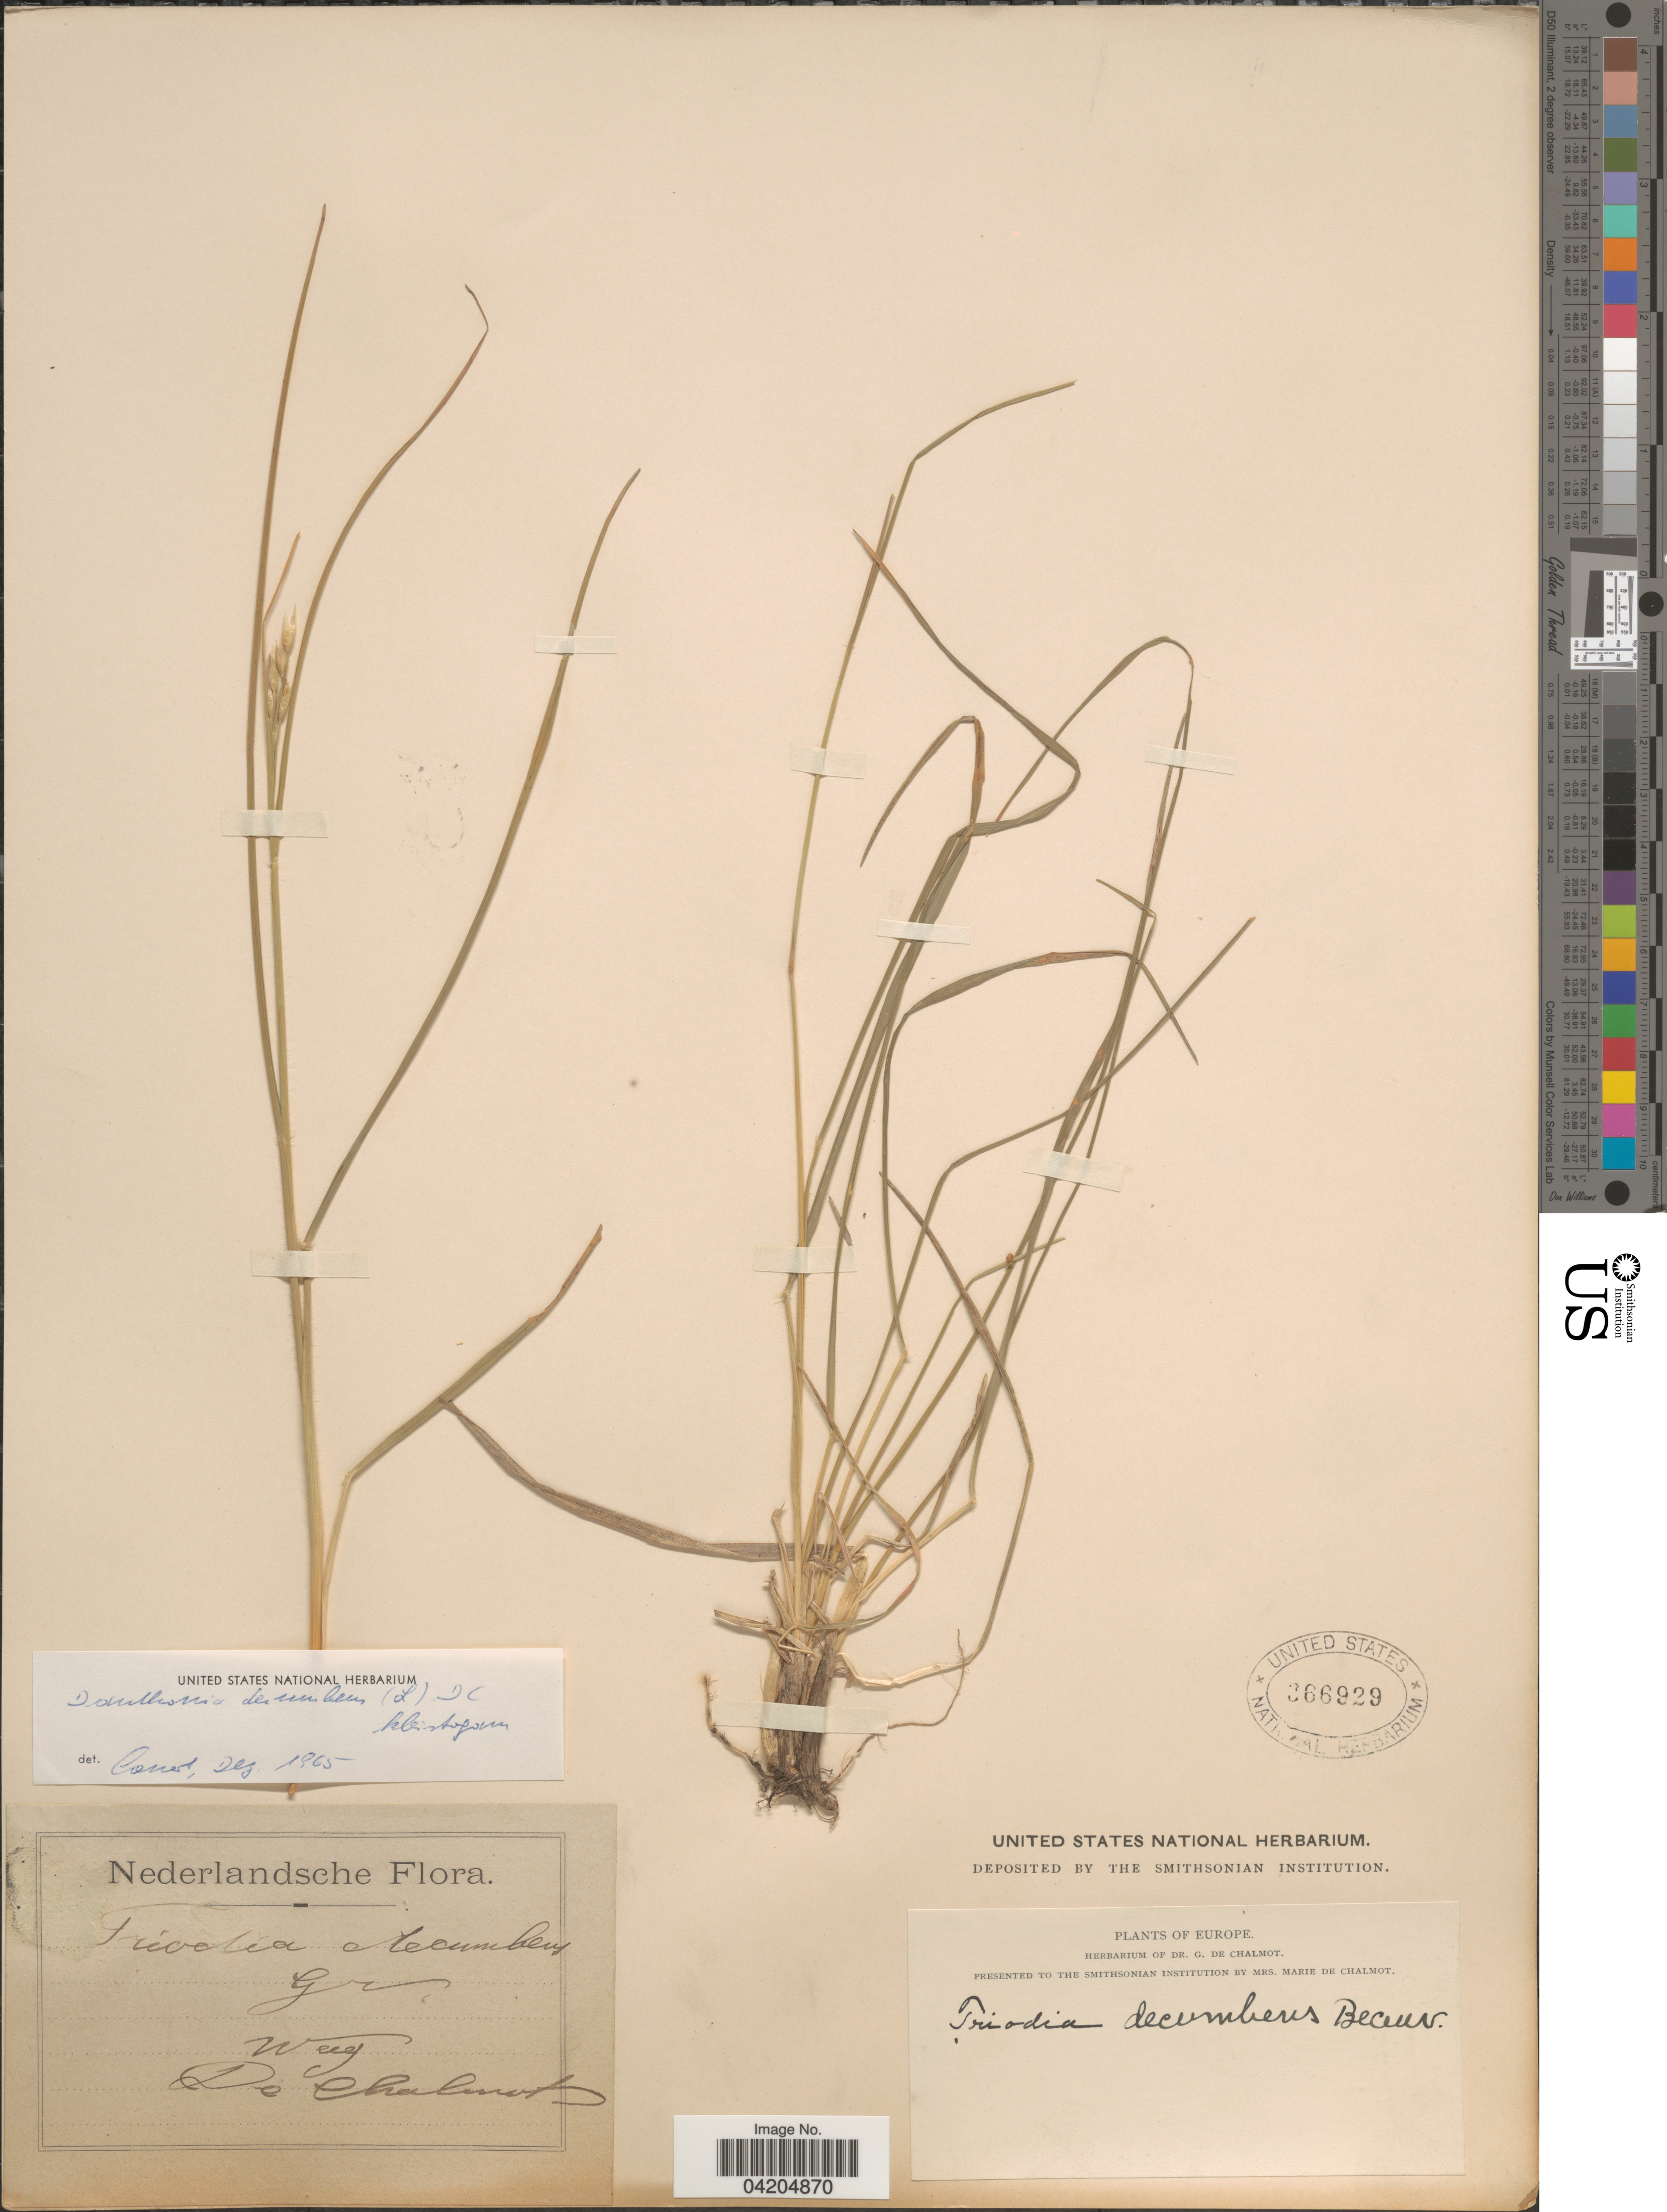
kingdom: Plantae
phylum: Tracheophyta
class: Liliopsida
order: Poales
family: Poaceae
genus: Danthonia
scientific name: Danthonia decumbens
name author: (L.) DC.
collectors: G. de Chalmot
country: Netherlands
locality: Weeg.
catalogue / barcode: US 366929